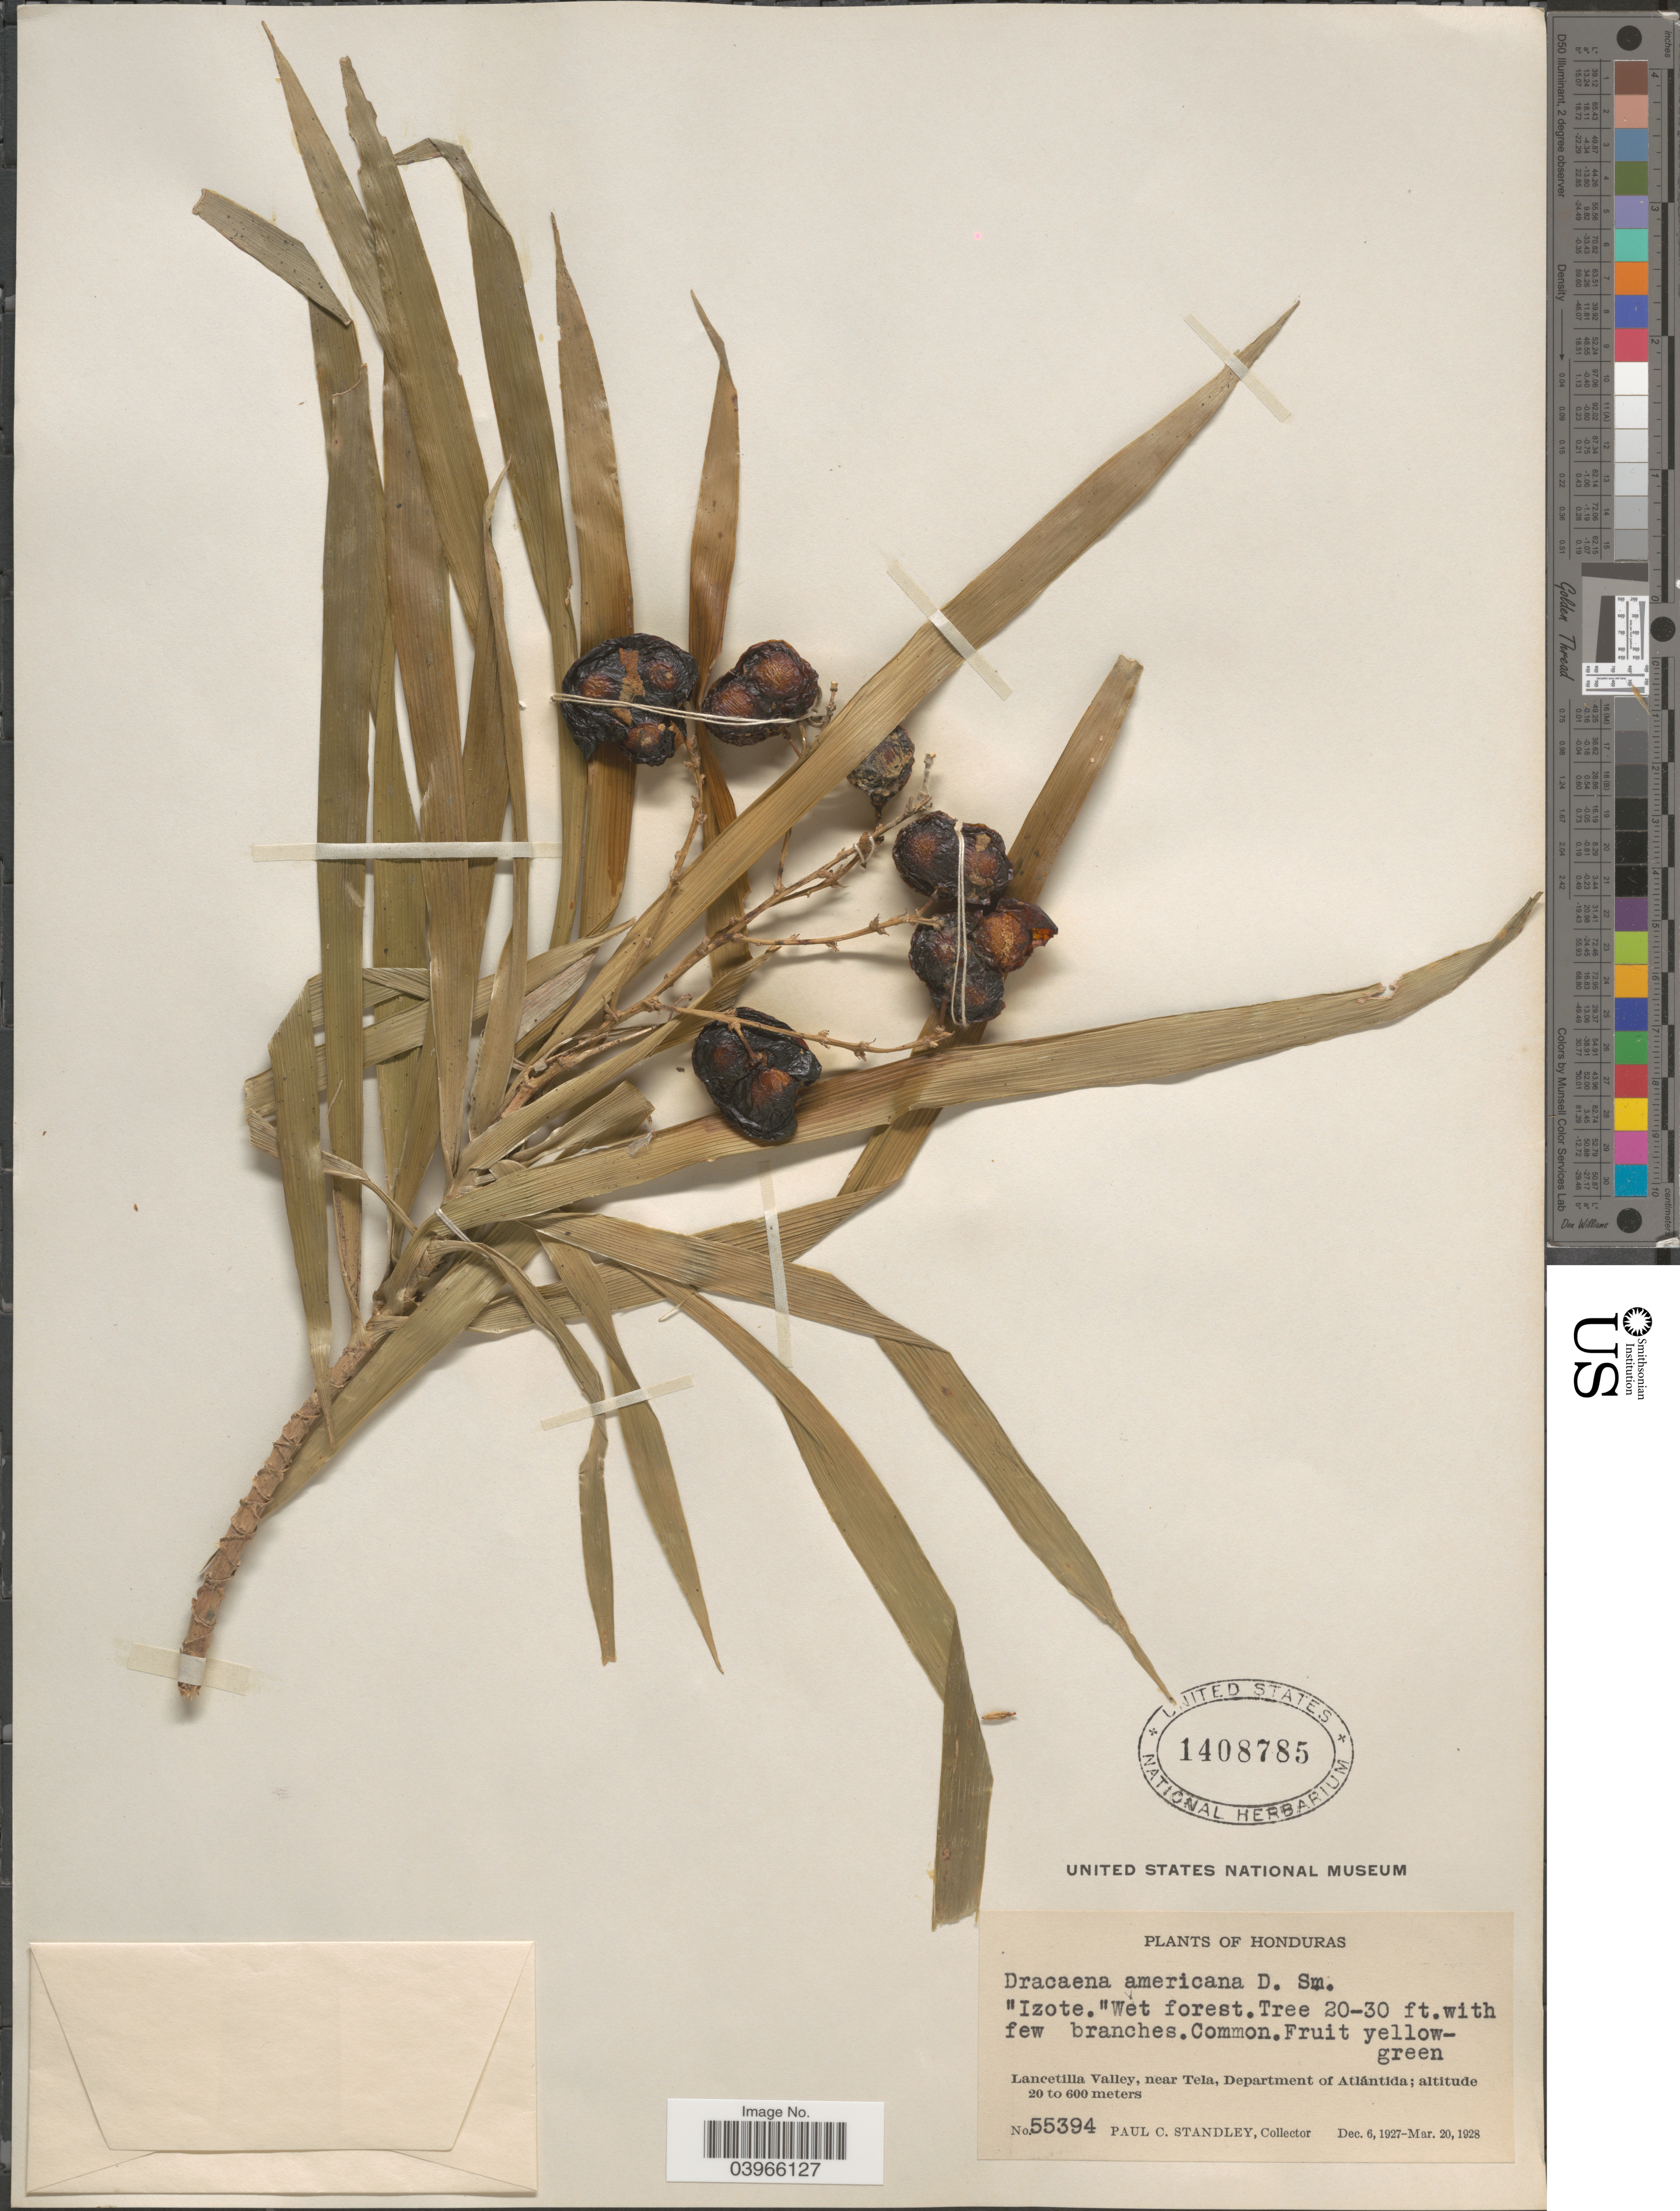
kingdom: Plantae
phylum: Tracheophyta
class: Liliopsida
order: Asparagales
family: Asparagaceae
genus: Dracaena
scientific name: Dracaena americana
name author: Donn. Sm. in Sarg.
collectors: P. C. Standley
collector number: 55394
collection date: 1927-12-06/1928-03-20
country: Honduras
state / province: Atlantida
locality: Lancetilla Valley, near Tela, Department of Atlántida.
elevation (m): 20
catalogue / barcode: US 1408785